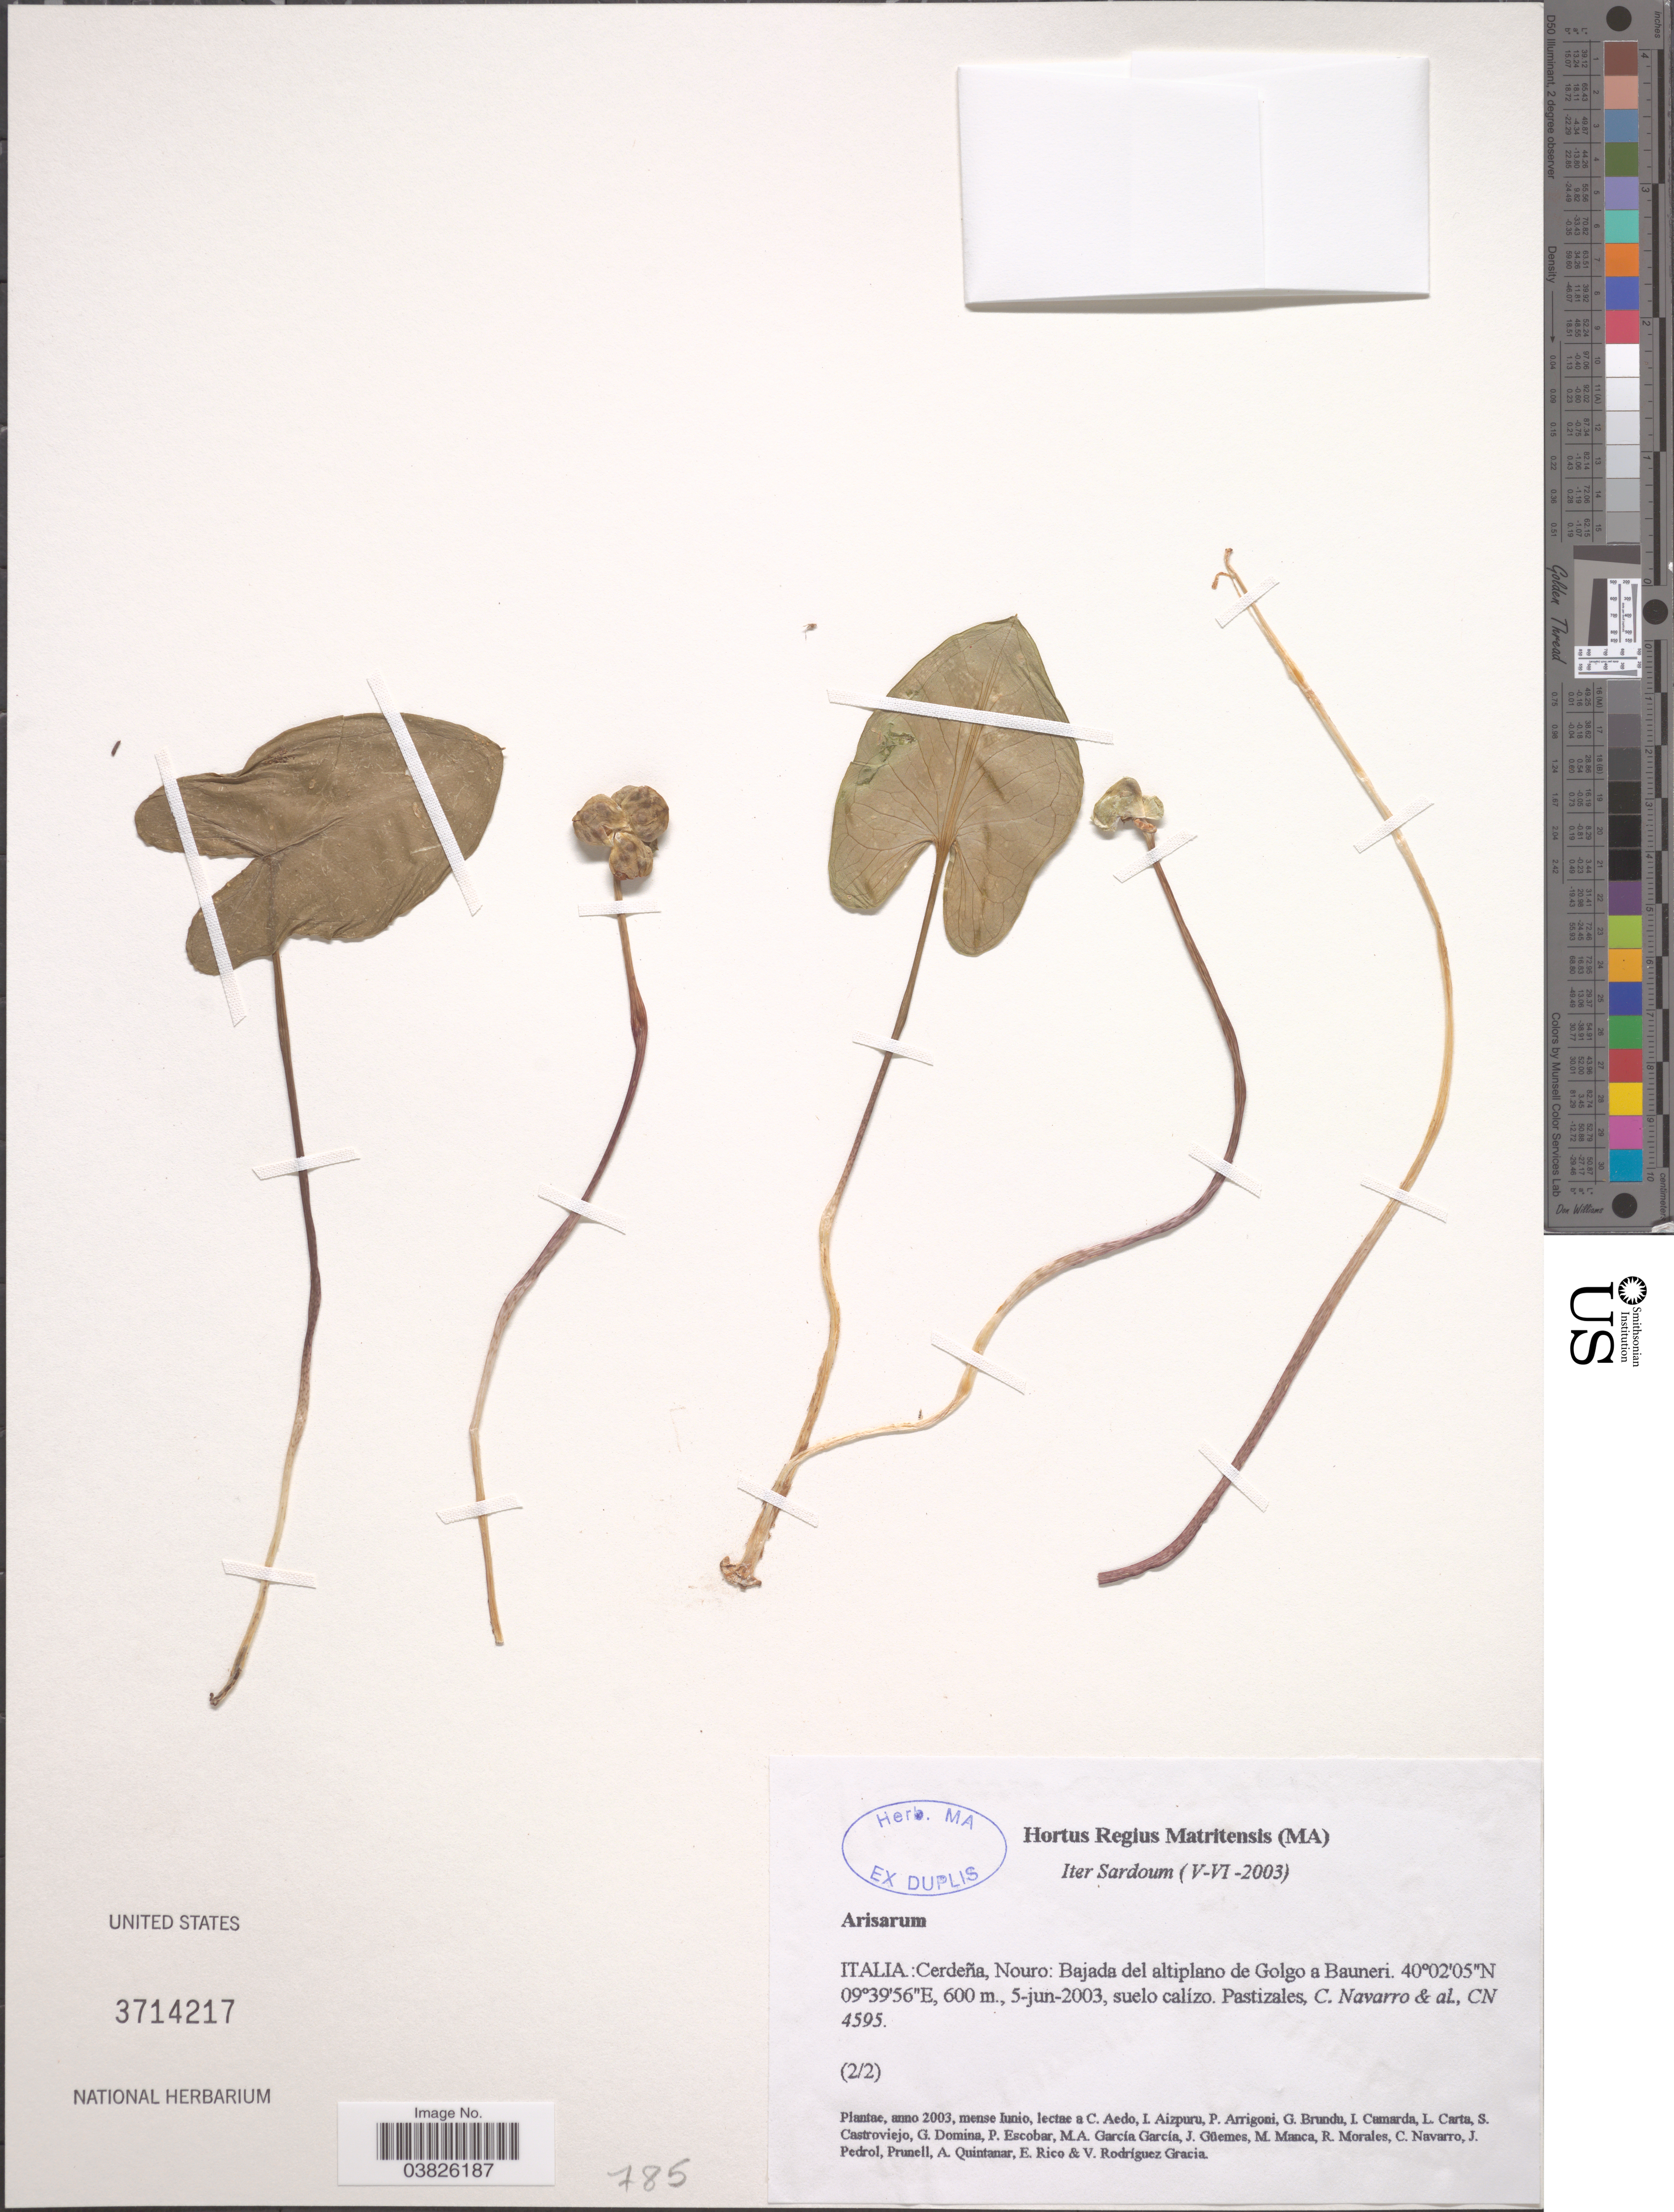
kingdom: Plantae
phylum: Tracheophyta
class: Liliopsida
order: Alismatales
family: Araceae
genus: Arisarum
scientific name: Arisarum sp.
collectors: C. Navarro & et al.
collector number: CN 4595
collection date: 2003-06-05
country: Italy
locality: Cerdeña, Nouro: Bajada del altiplano de Golgo a Bauneri.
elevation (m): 600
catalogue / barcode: US 3714217